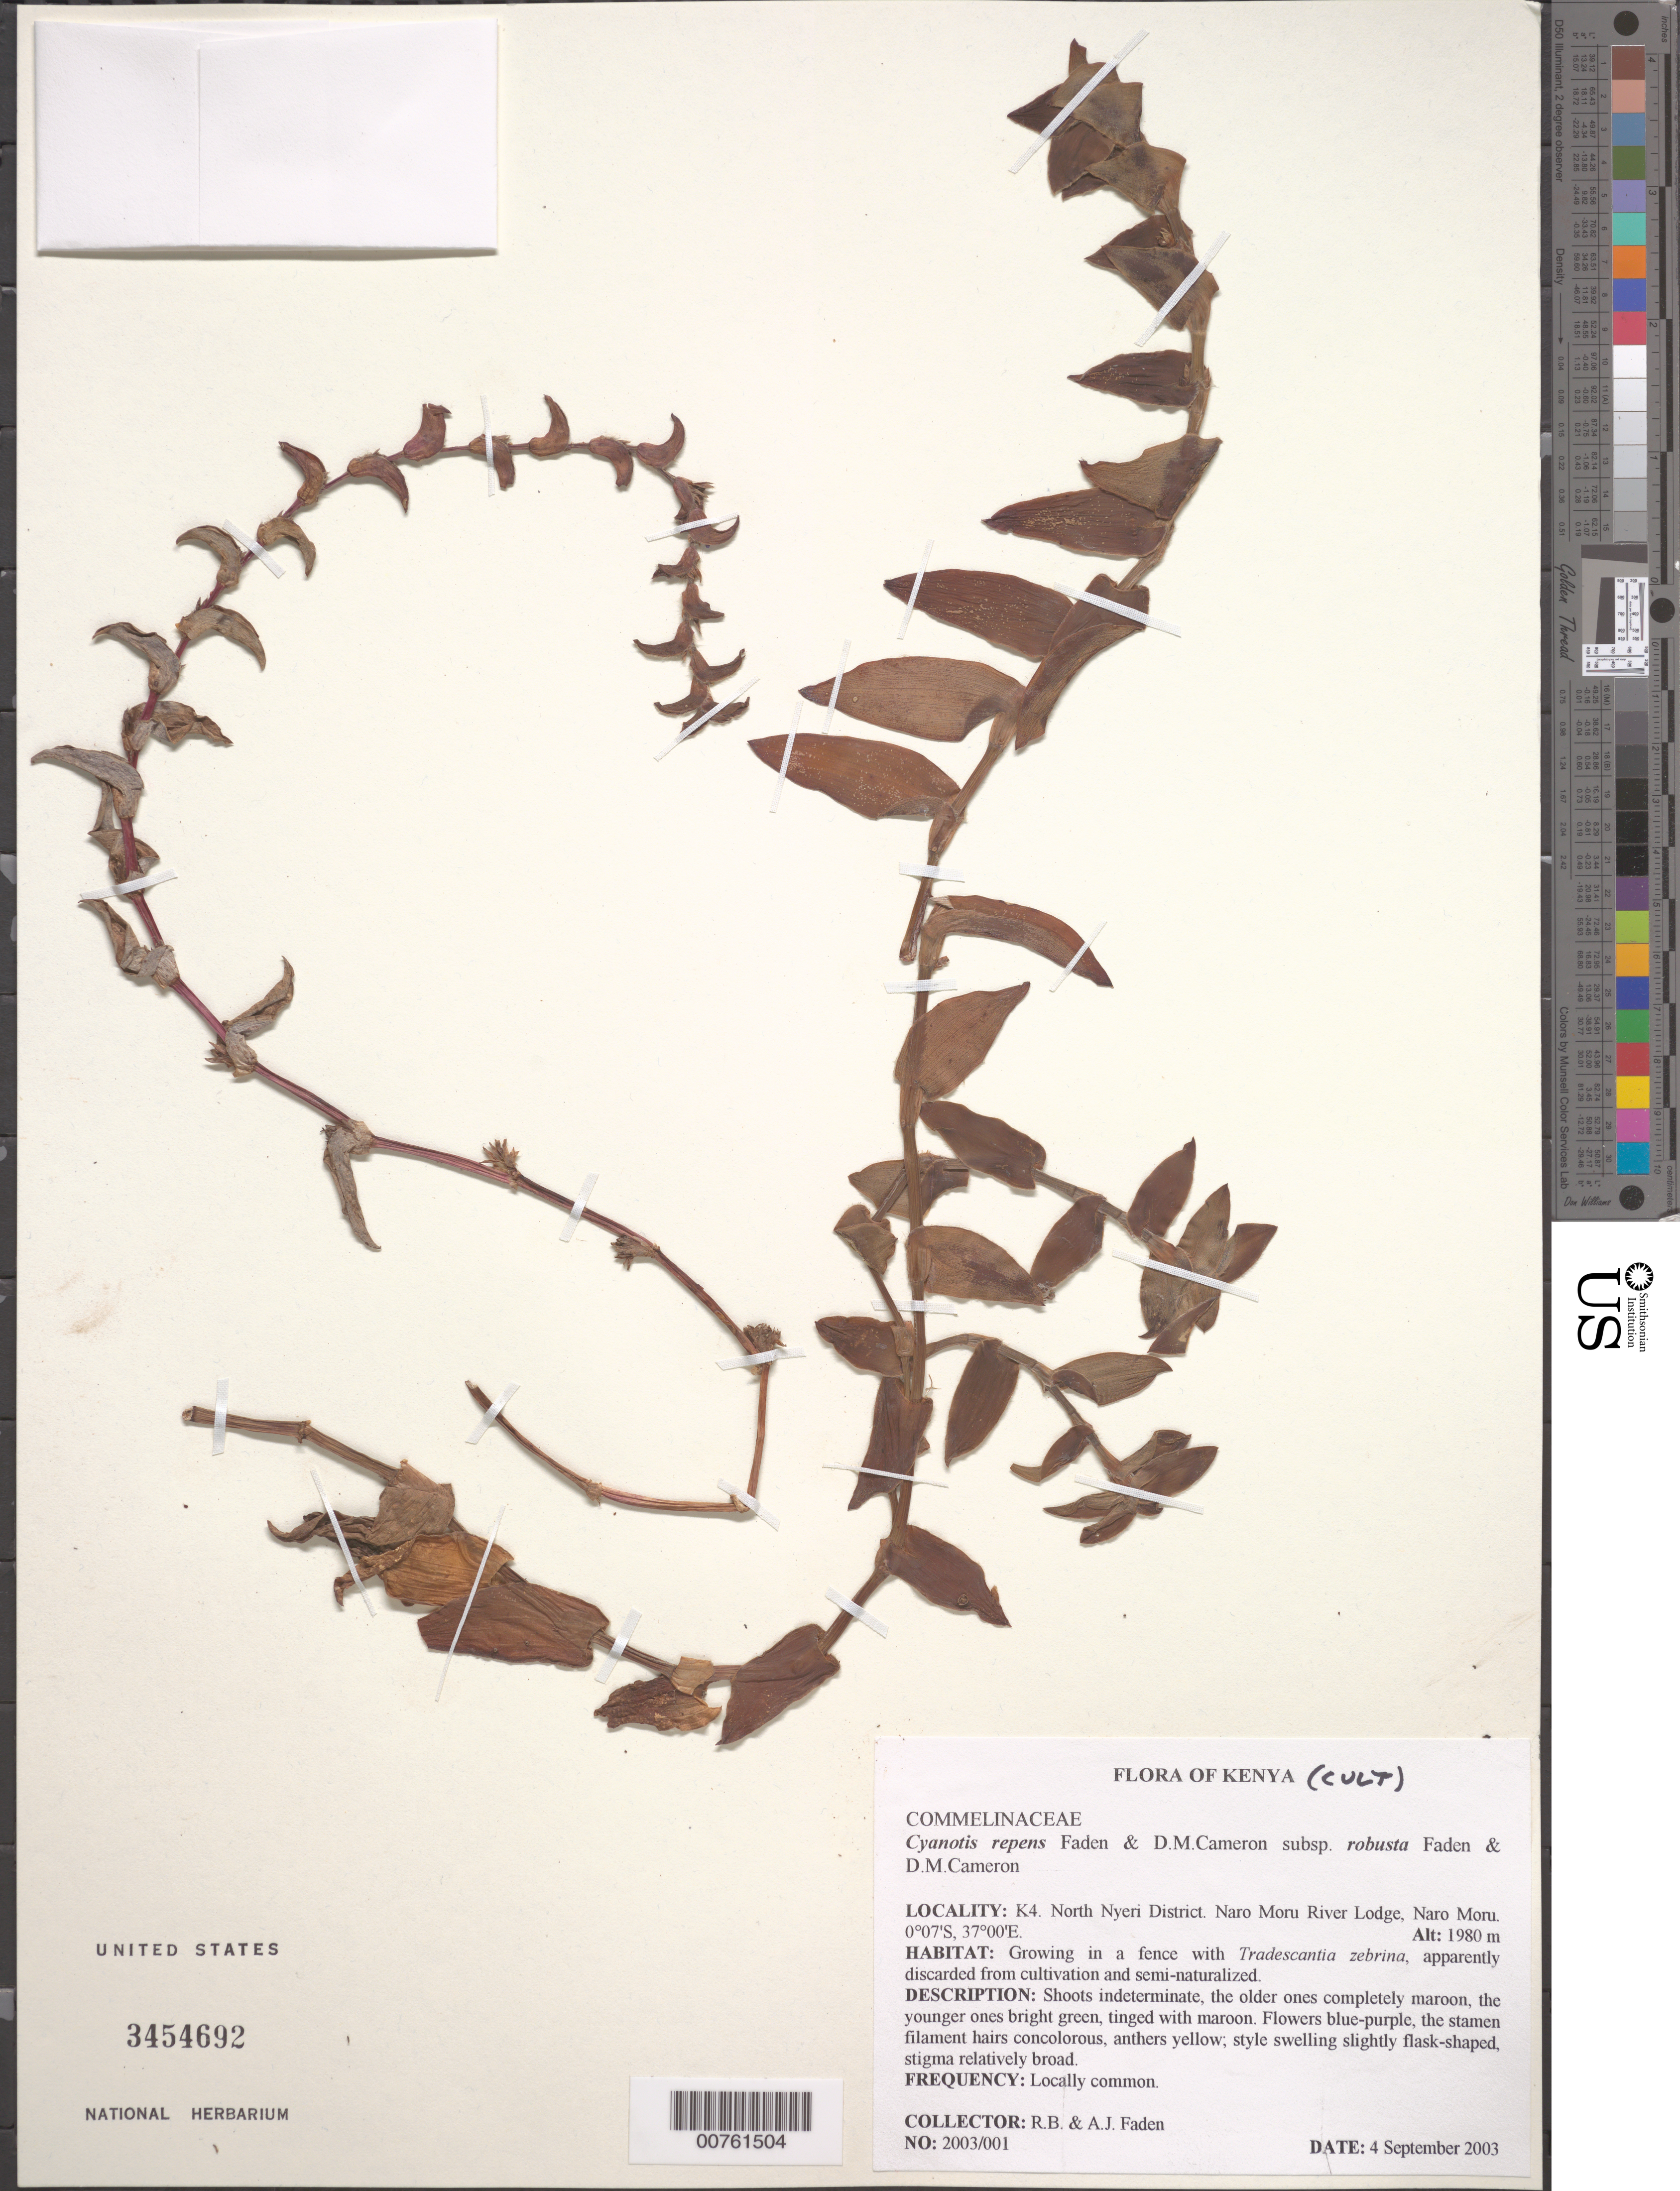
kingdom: Plantae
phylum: Tracheophyta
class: Liliopsida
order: Commelinales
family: Commelinaceae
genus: Cyanotis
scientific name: Cyanotis repens subsp. robusta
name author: Faden & D.M. Cameron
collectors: R. B. Faden & A. J. Faden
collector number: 2003/001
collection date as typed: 04 Sep 2003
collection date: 2003-09-04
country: Kenya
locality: K4, North Nyeri Dist., Naro Moru River Lodge, Naro Moru.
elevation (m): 1980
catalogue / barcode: US 3454692